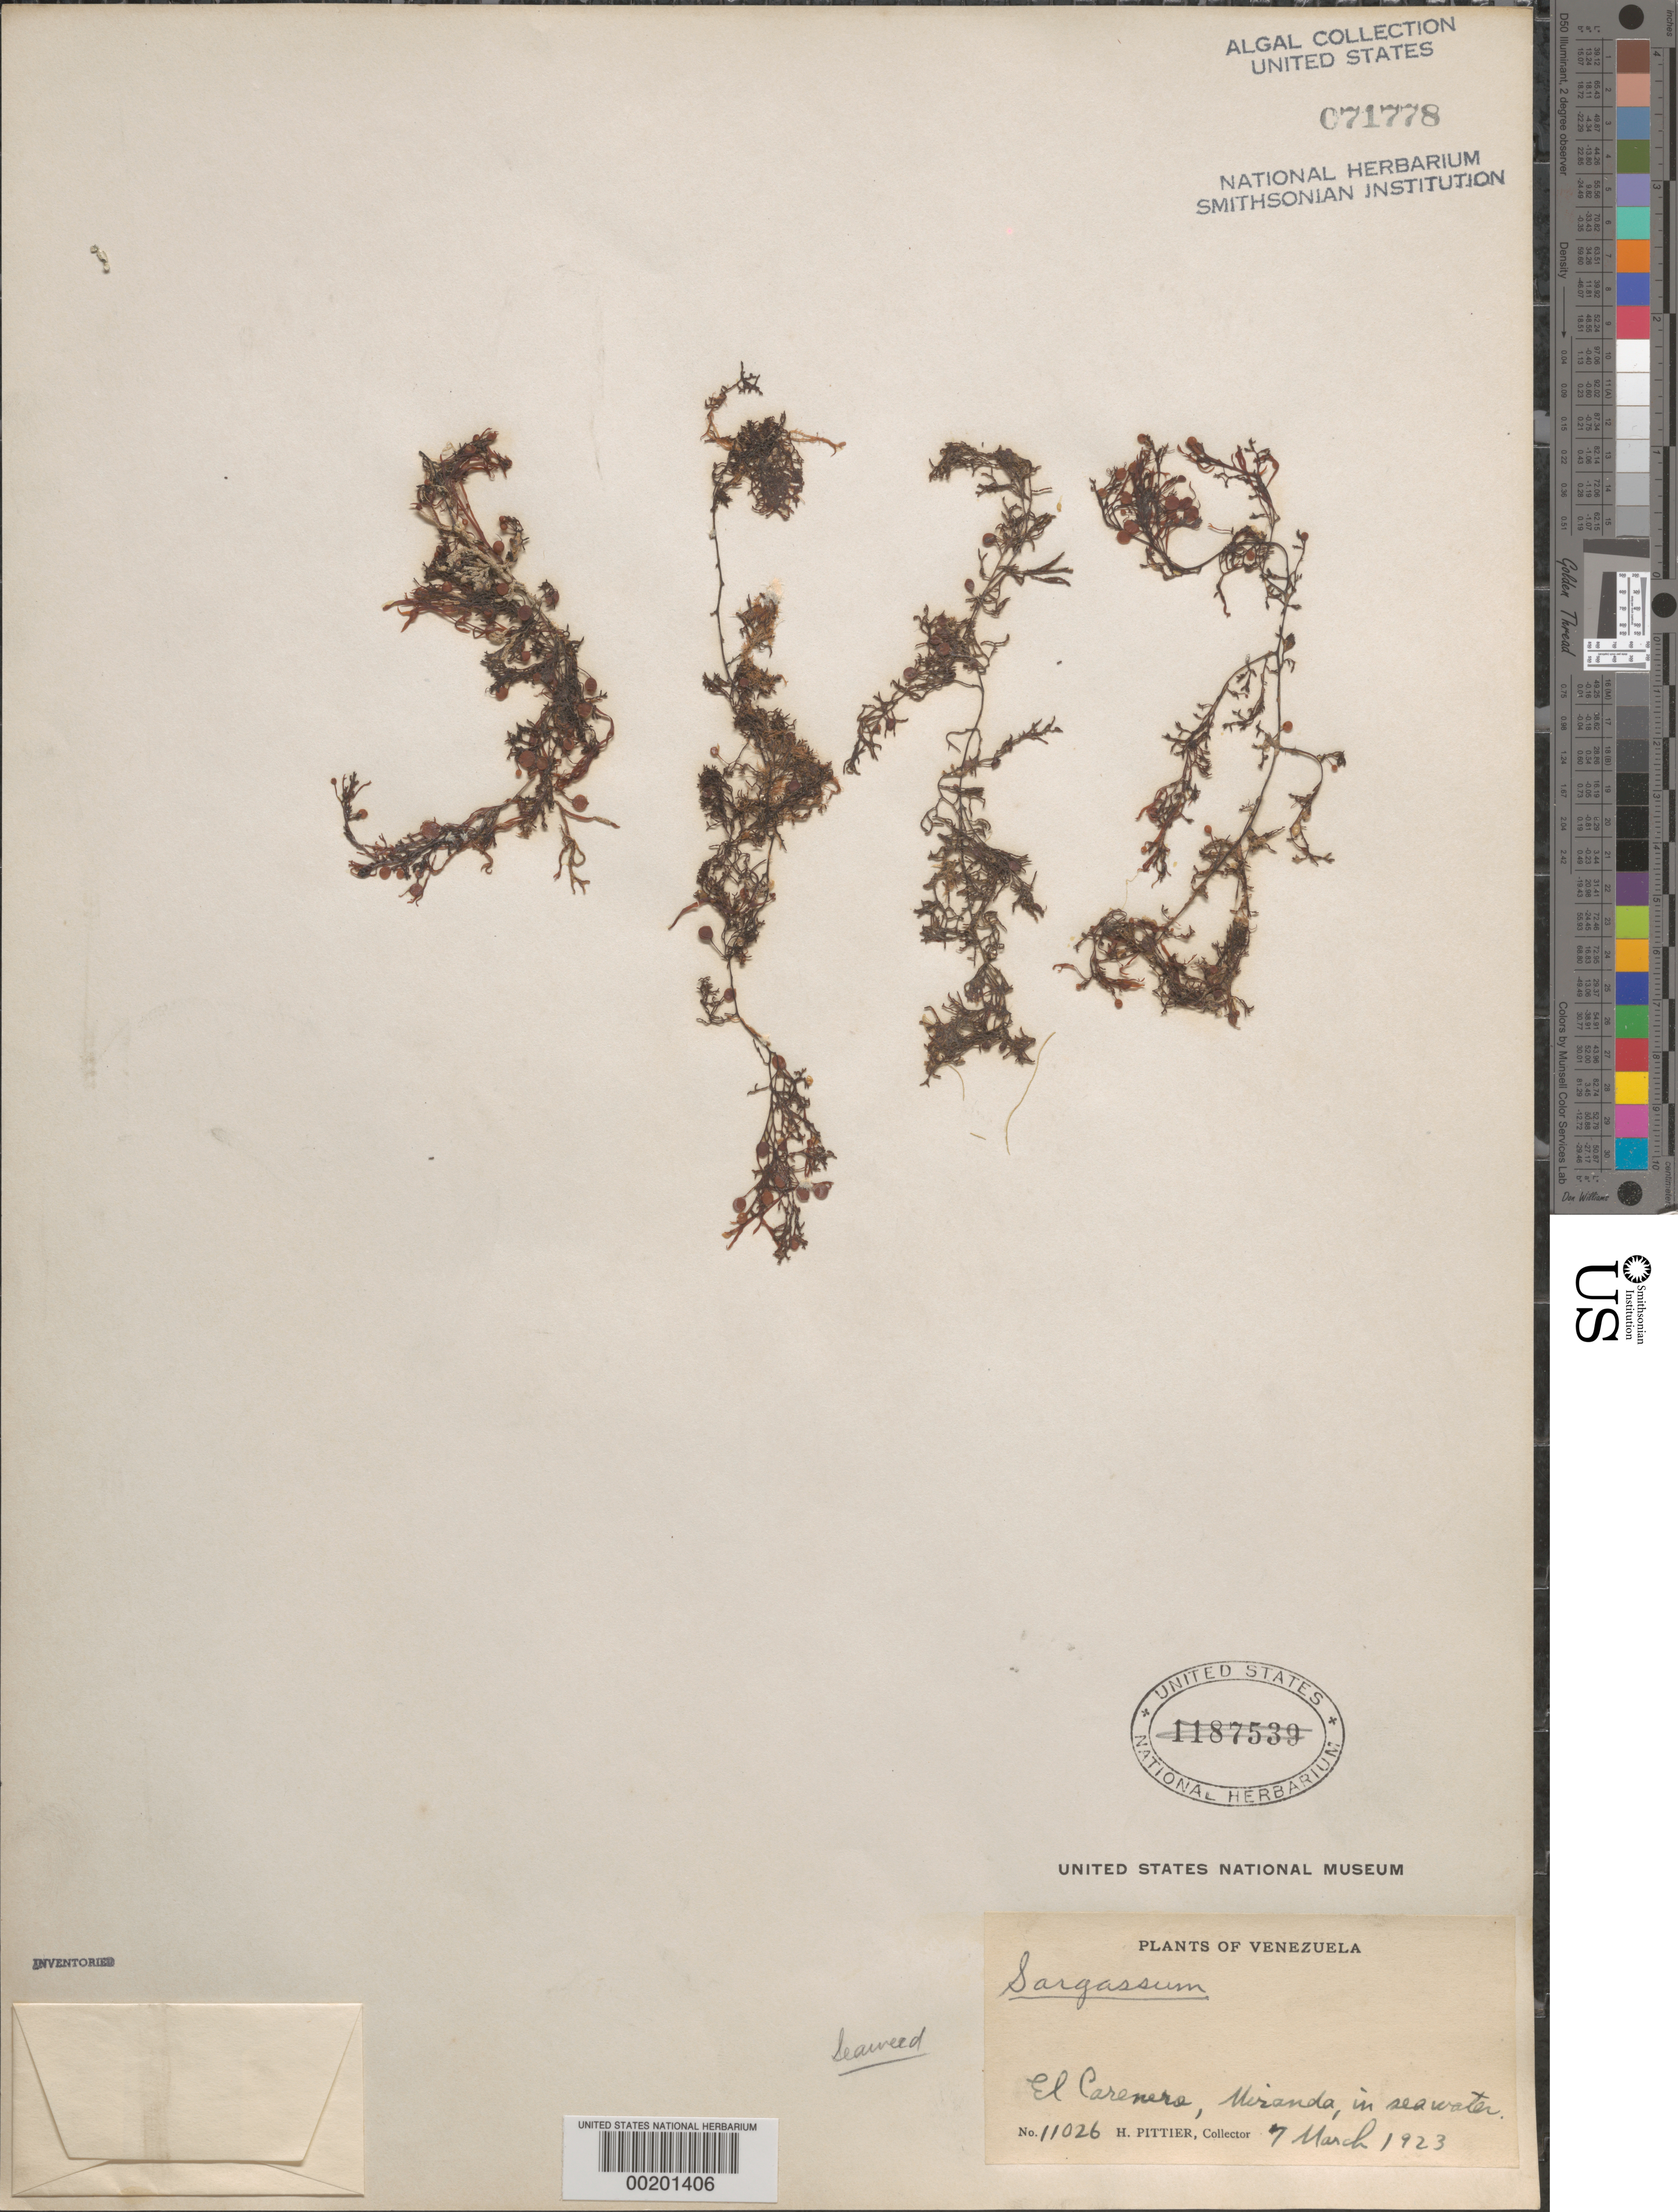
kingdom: Chromista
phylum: Ochrophyta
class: Phaeophyceae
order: Fucales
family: Sargassaceae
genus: Sargassum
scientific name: Sargassum sp.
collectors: H. F. Pittier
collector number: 11026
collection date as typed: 07 Mar 1923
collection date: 1923-03-07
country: Venezuela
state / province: Miranda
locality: El carenero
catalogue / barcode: US 71778